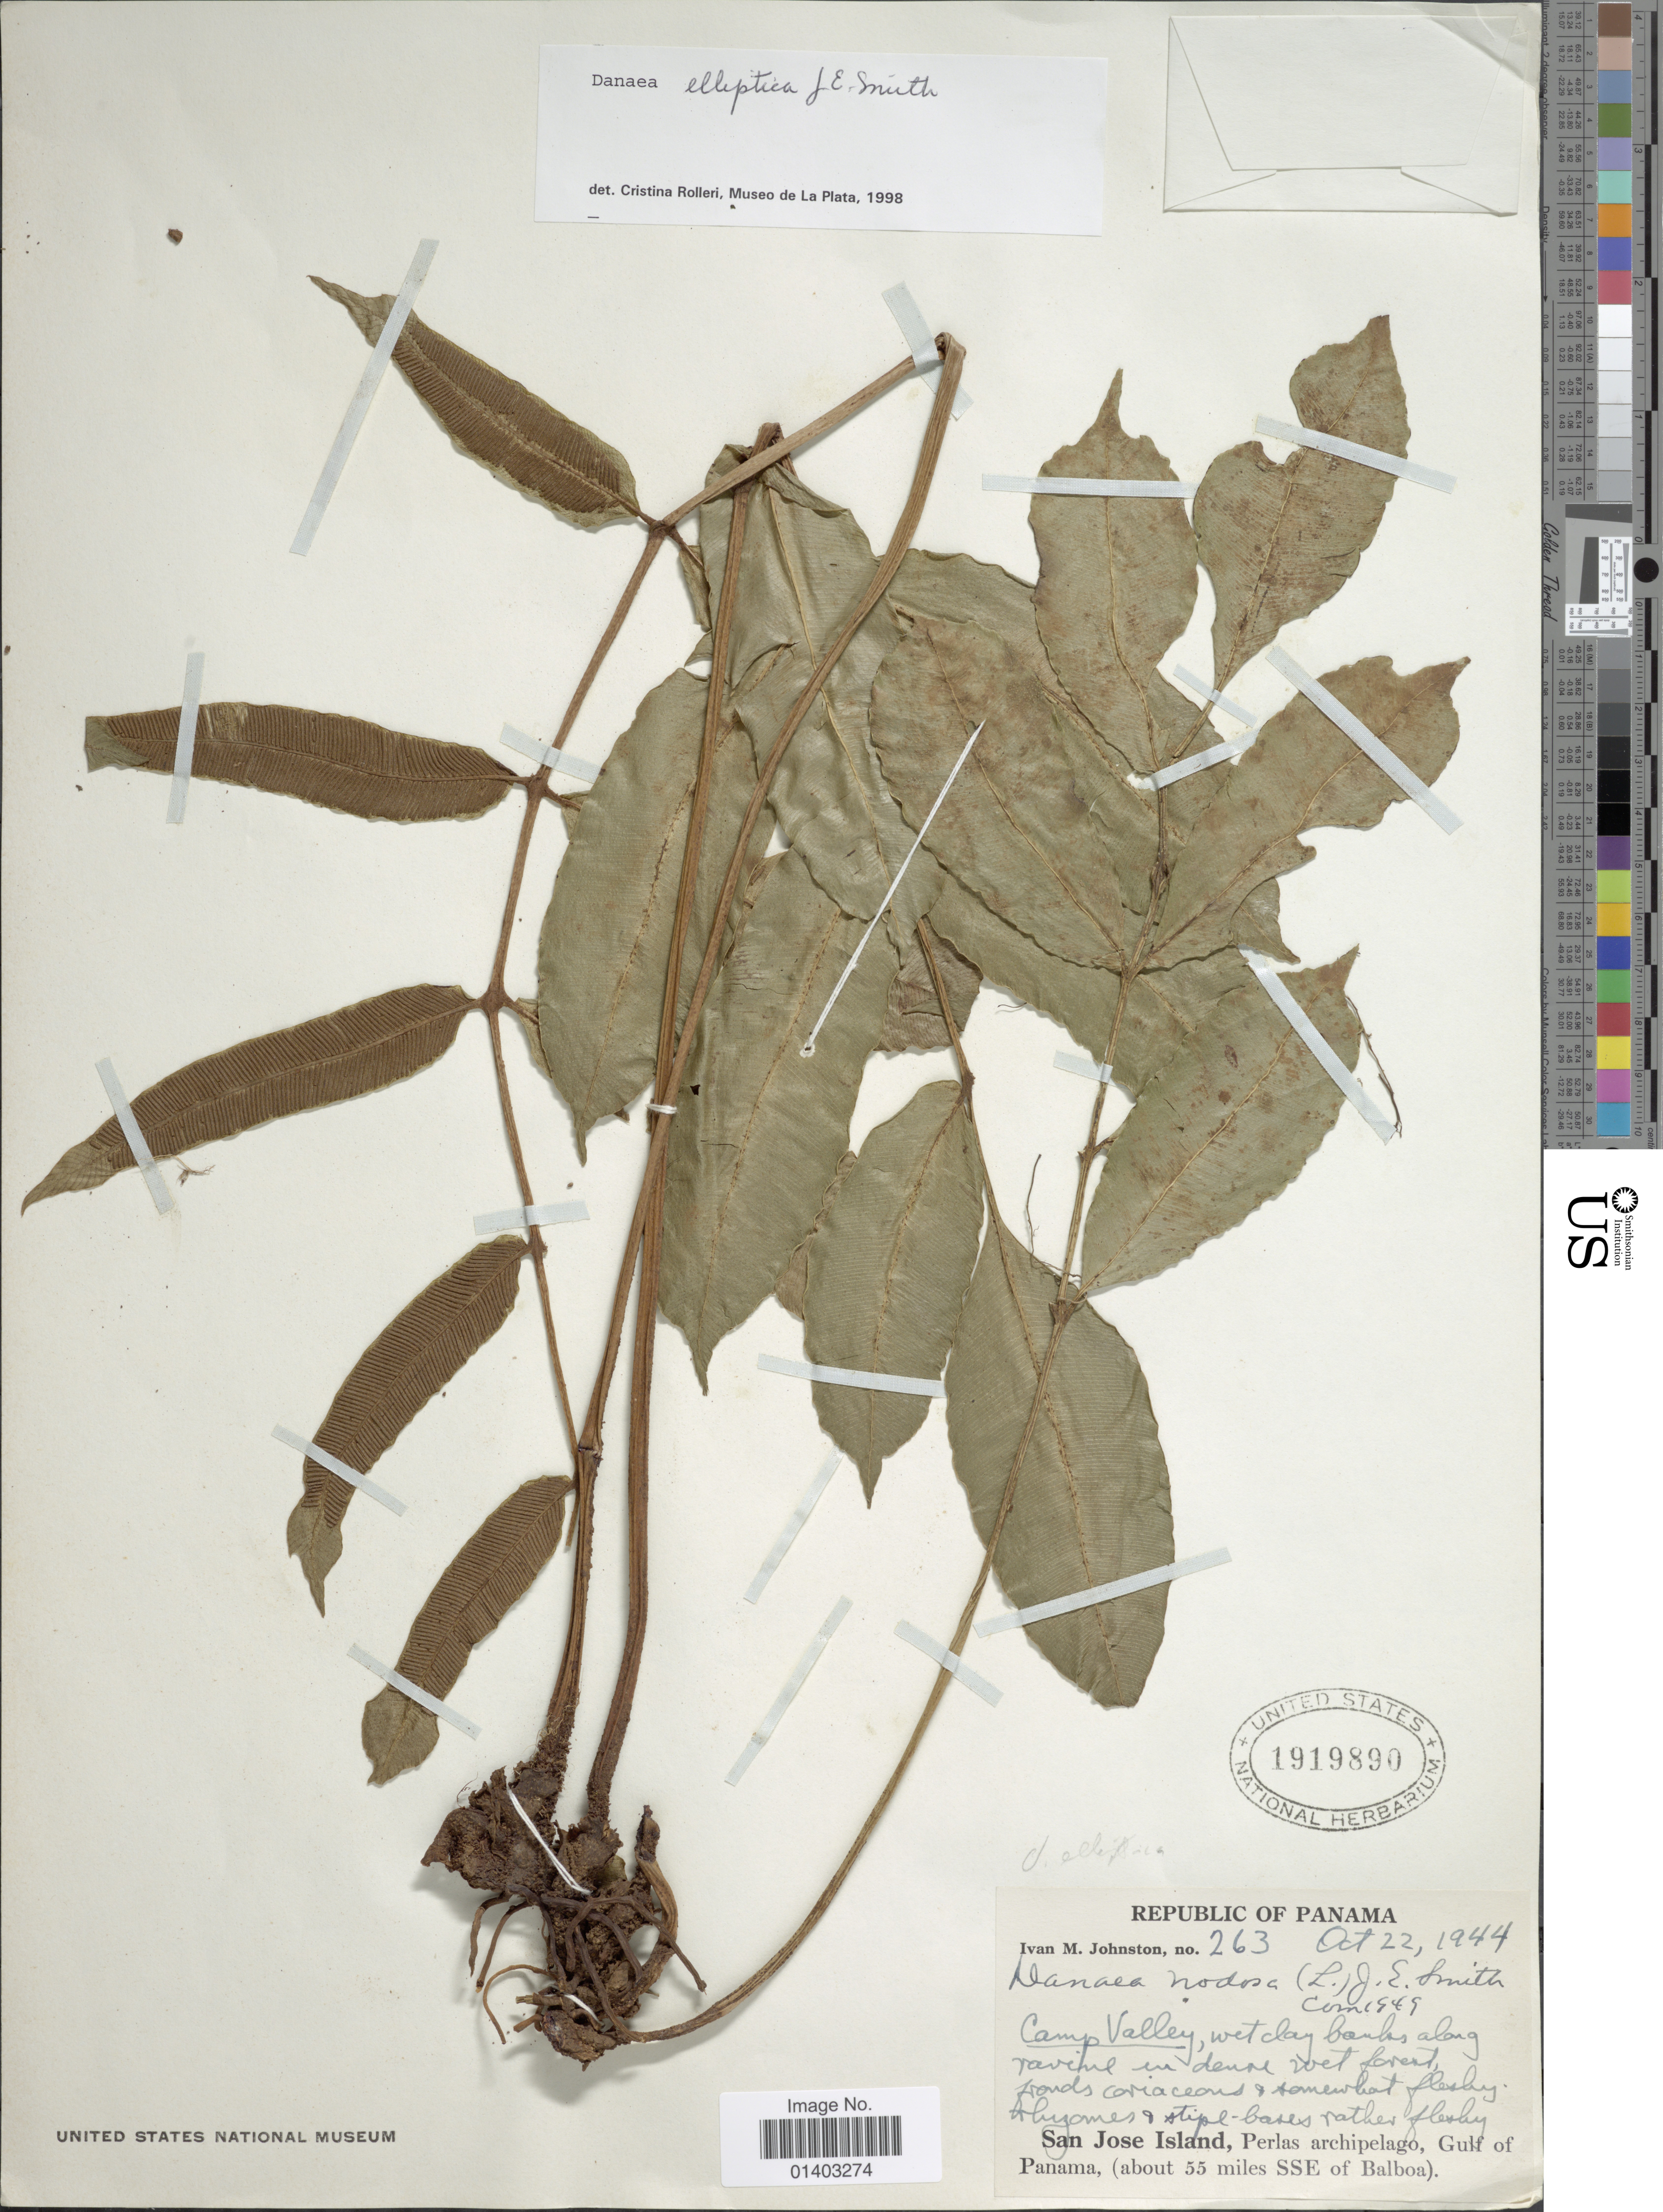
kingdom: Plantae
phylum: Tracheophyta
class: Polypodiopsida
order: Marattiales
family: Marattiaceae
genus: Danaea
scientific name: Danaea elliptica subsp. elliptica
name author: Sm.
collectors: I.M. Johnston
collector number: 263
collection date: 1944-10-22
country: Panama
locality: Republic of Panama, San Jose Island, perlas archipelago, Gulf of Panama, (about 55 miles SSE of Balboa)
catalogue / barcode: US 1919890